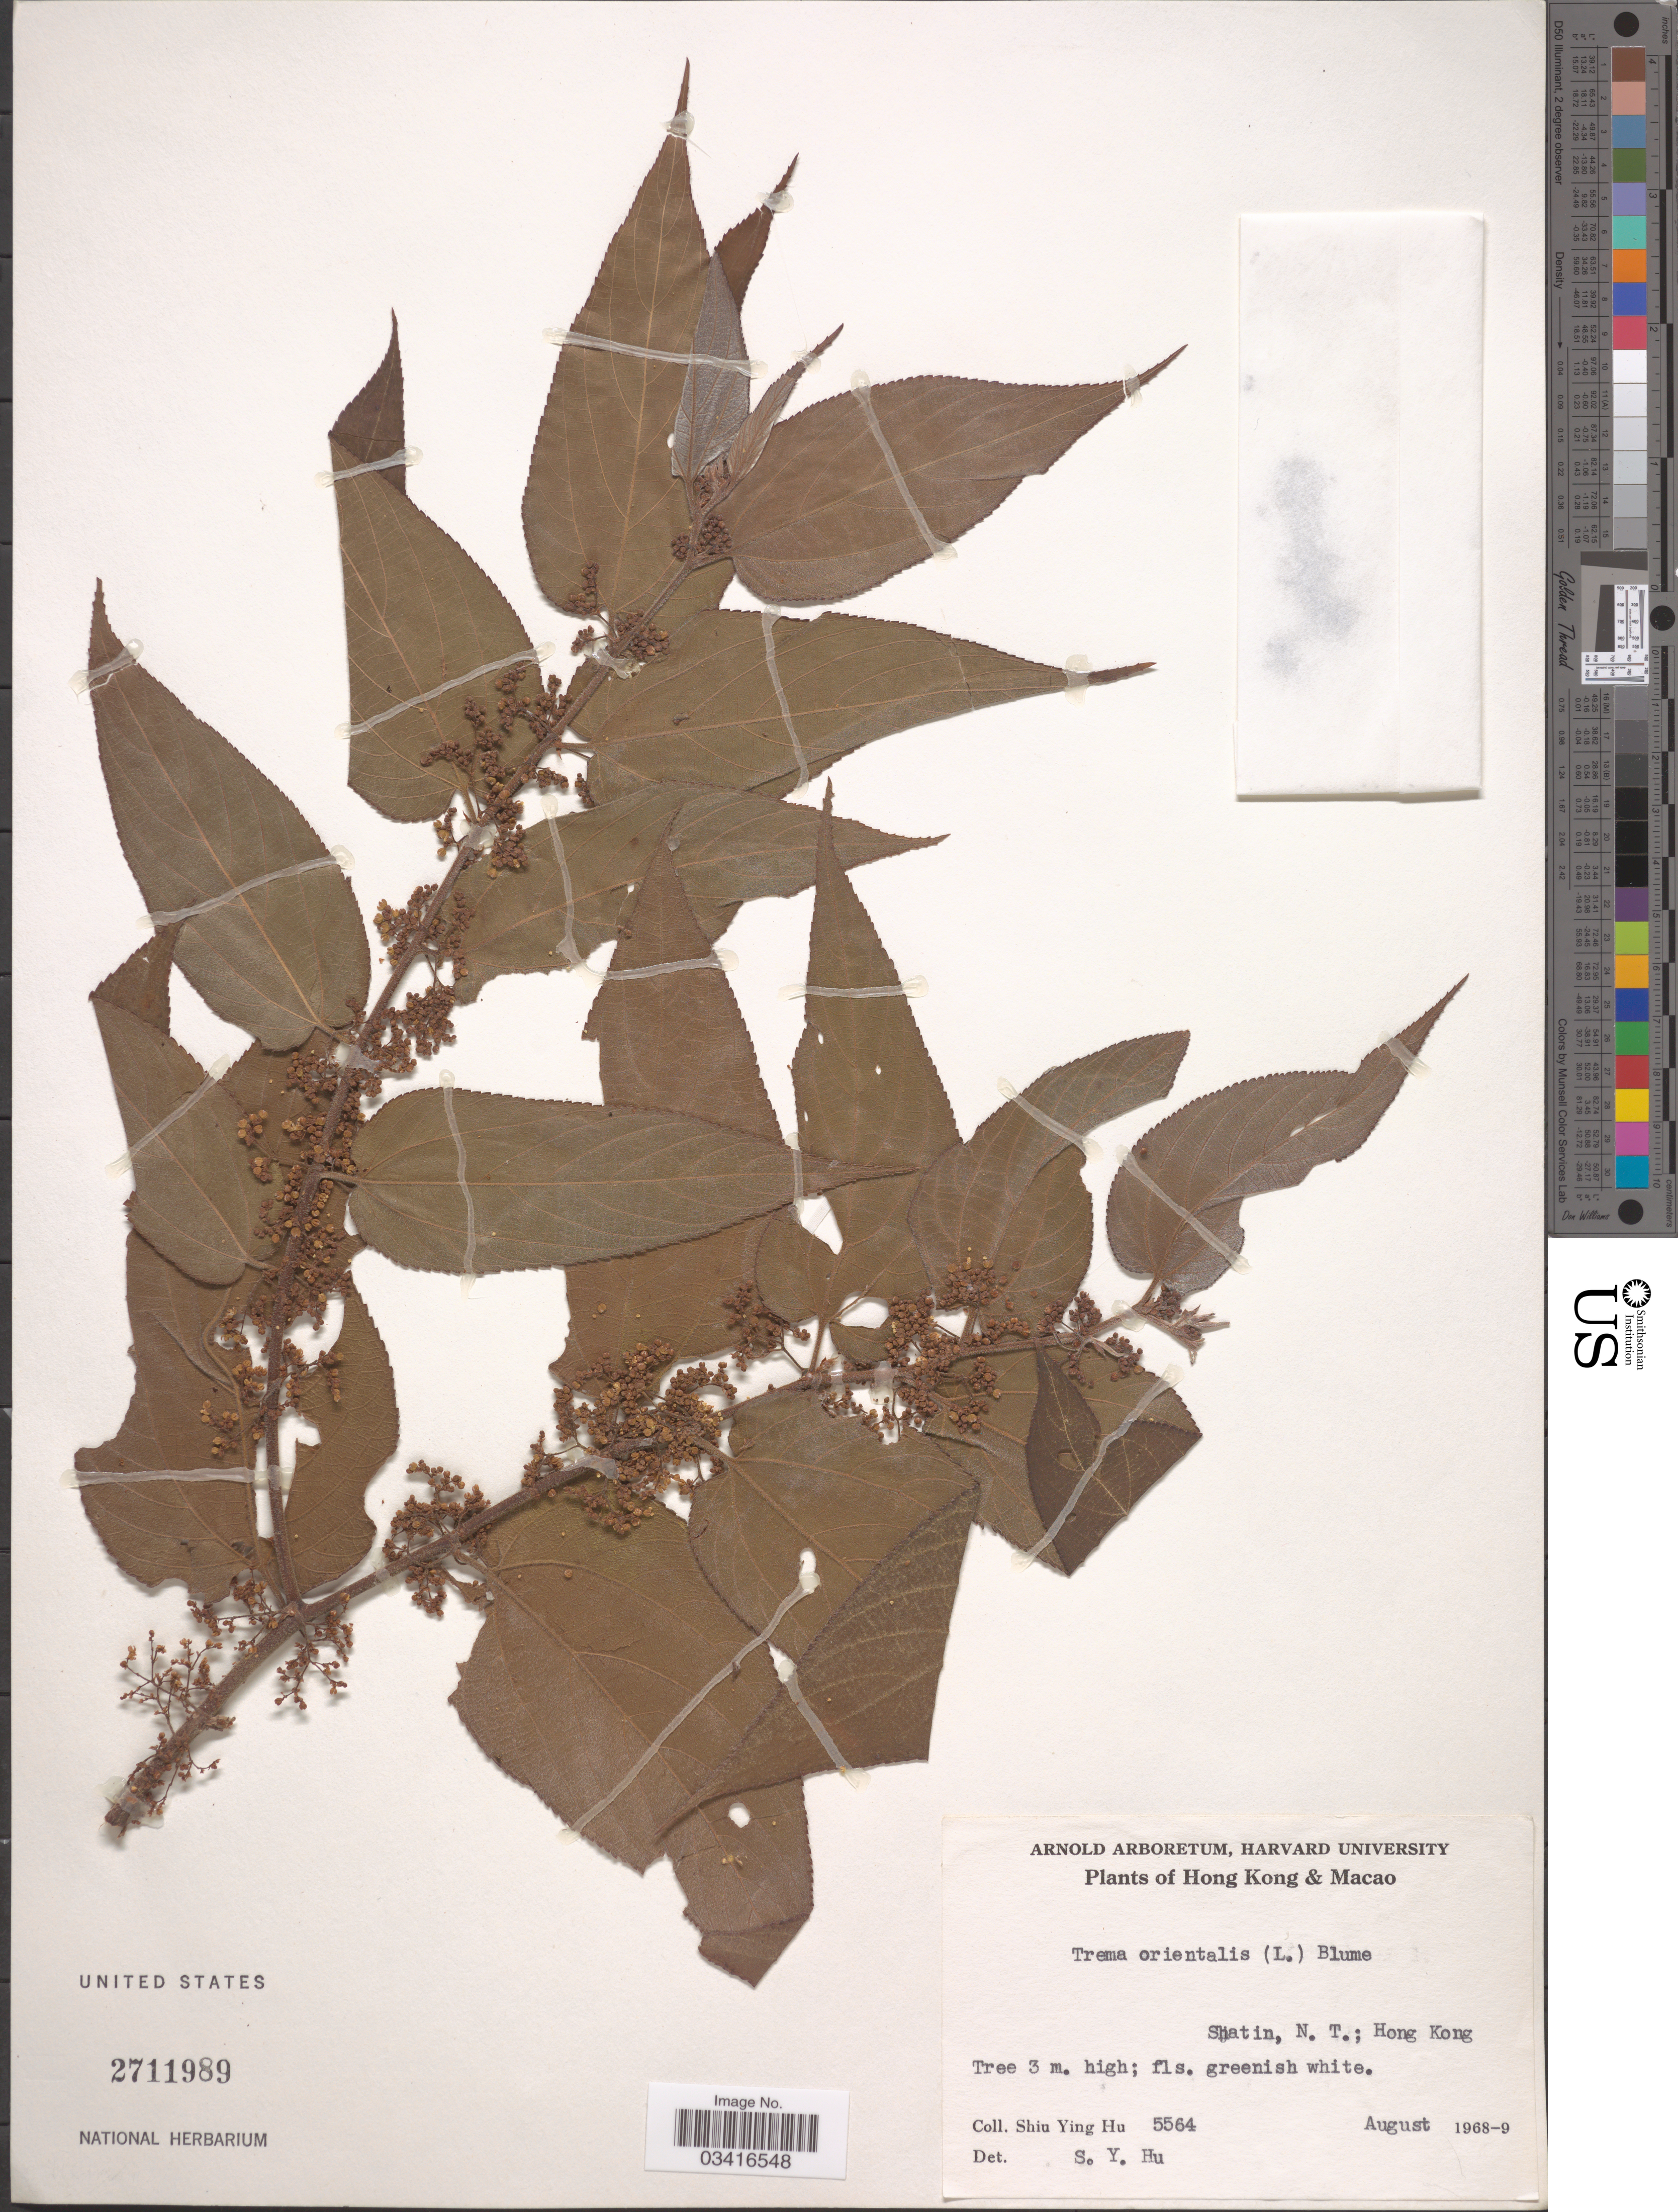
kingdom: Plantae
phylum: Tracheophyta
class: Magnoliopsida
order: Rosales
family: Cannabaceae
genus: Trema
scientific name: Trema orientale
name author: (L.) Blume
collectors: S. Y. Hu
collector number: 5564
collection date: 1968-08-09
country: China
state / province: Hong Kong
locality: Shatin, N. T.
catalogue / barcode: US 2711989